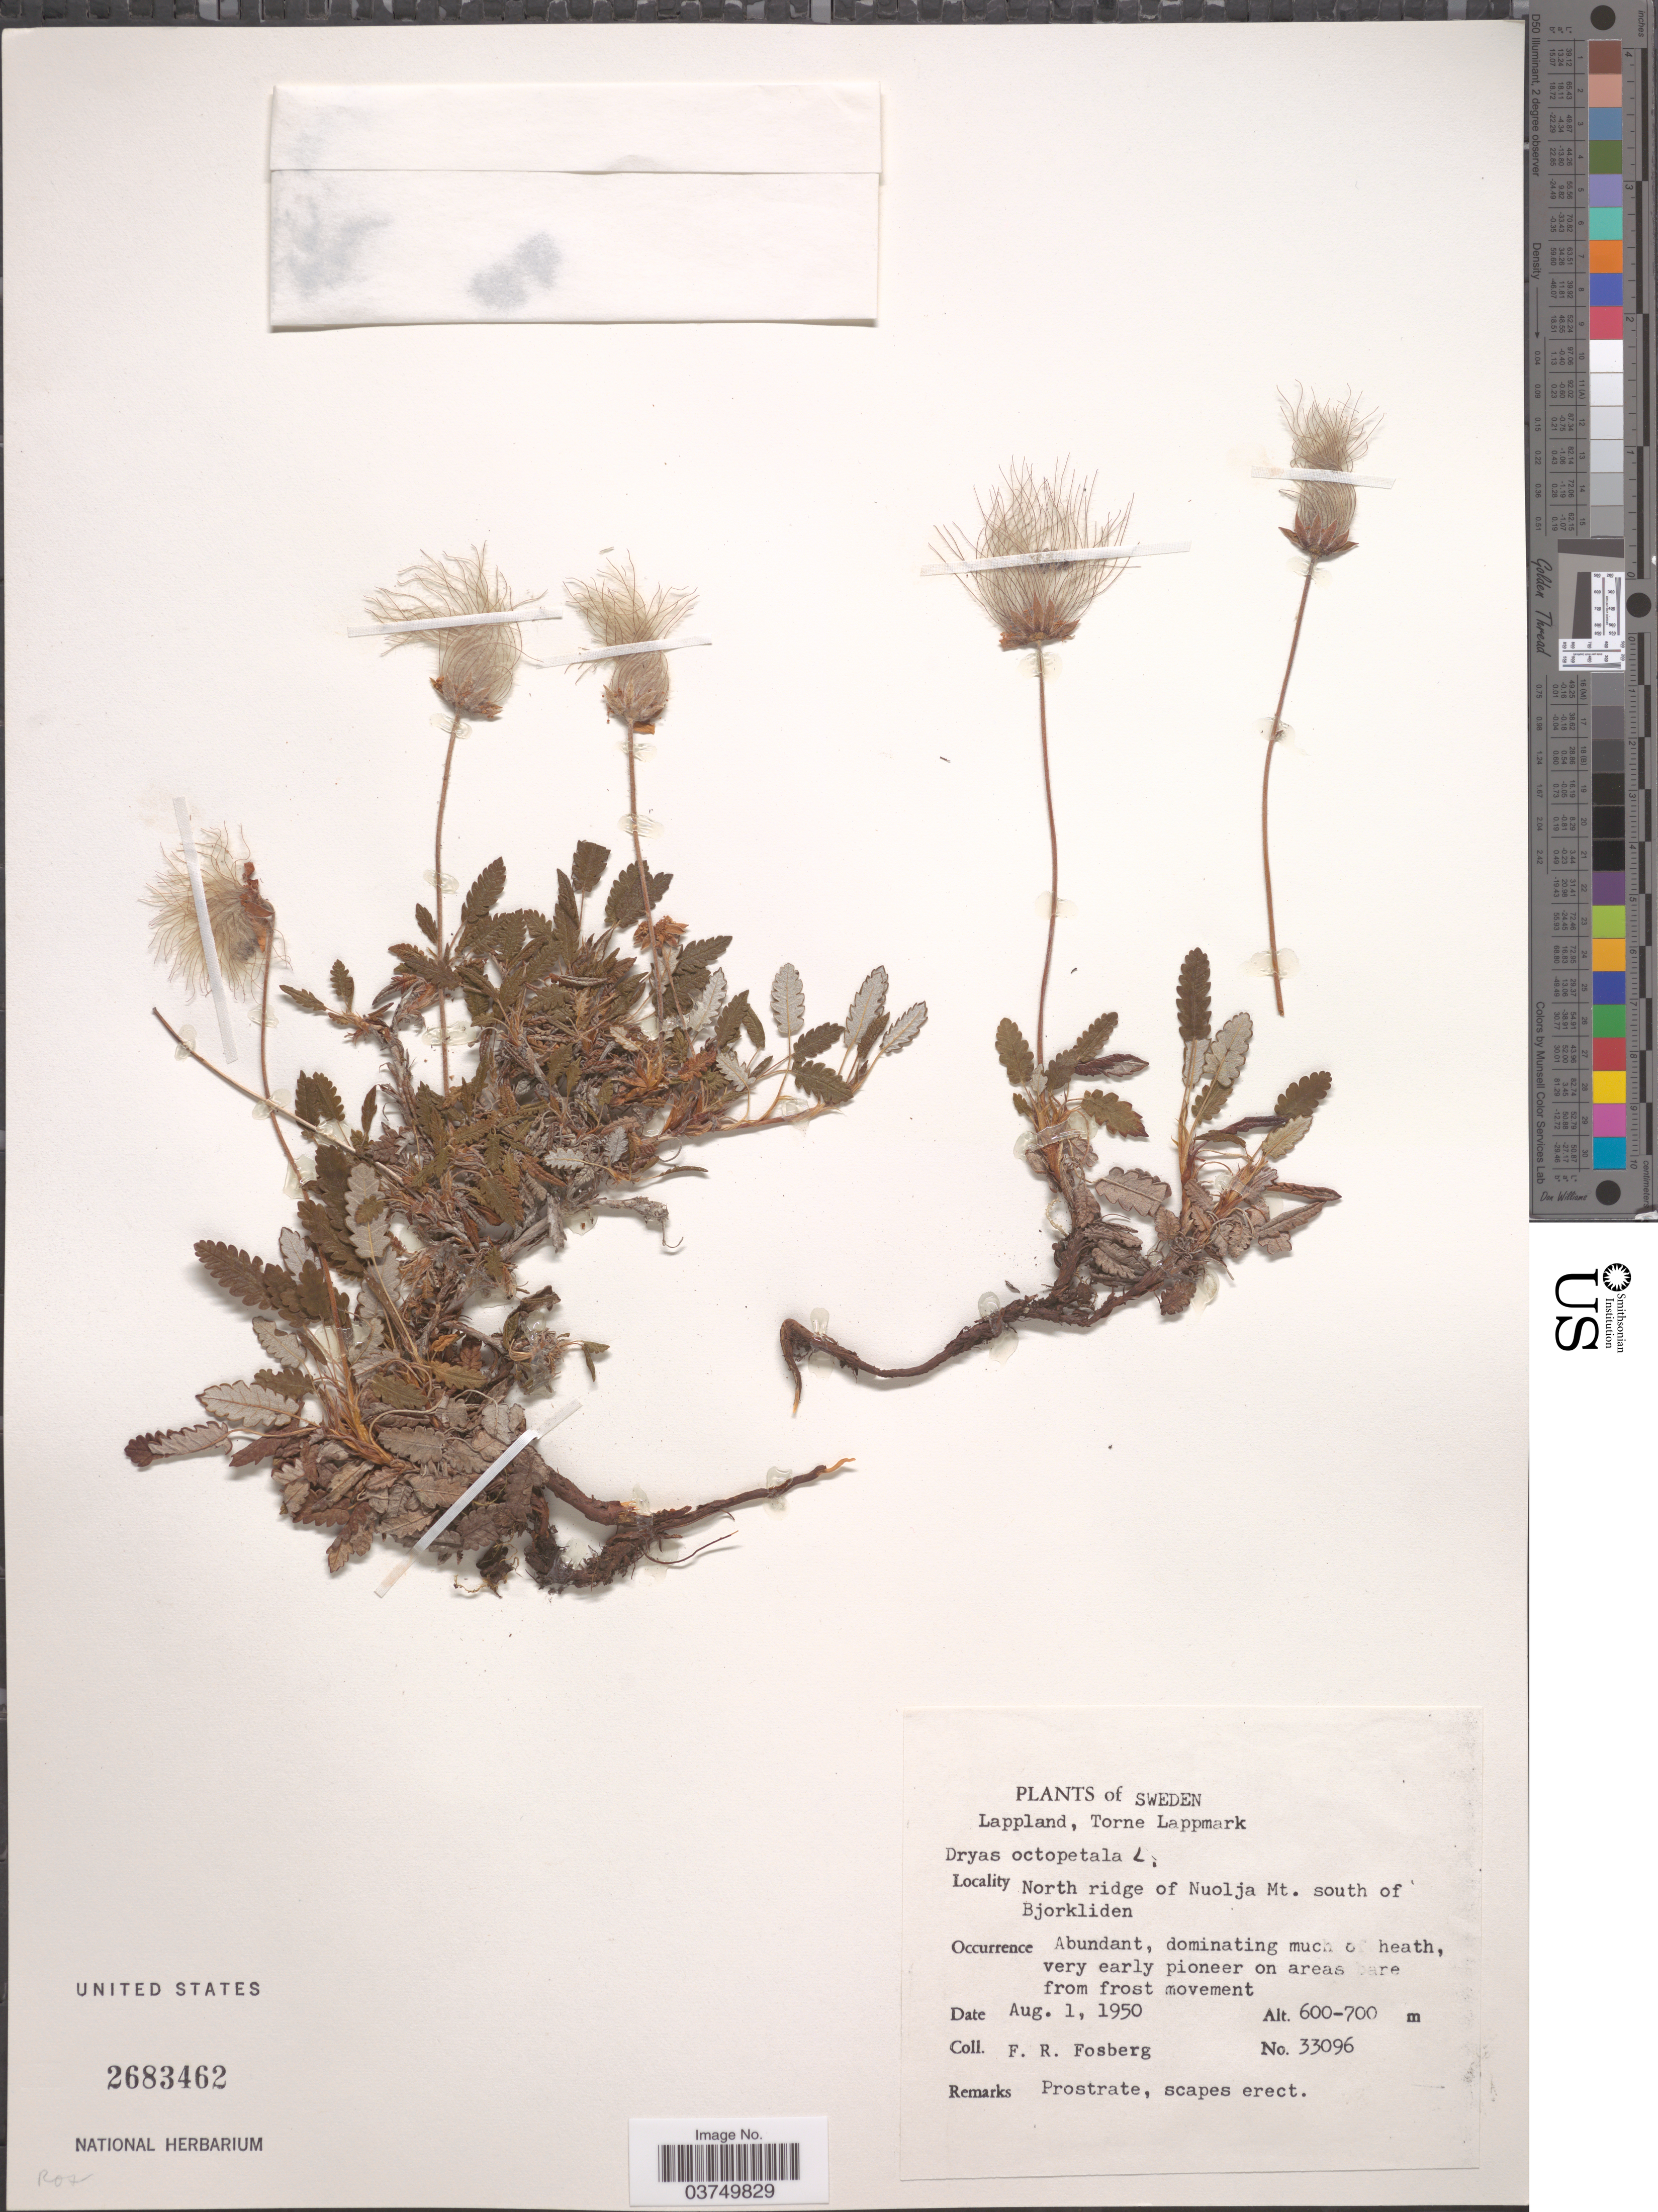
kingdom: Plantae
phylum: Tracheophyta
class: Magnoliopsida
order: Rosales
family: Rosaceae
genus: Dryas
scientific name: Dryas octopetala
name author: L.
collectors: F. R. Fosberg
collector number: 33096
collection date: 1950-08-01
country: Sweden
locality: Lappland, Torne Lappmark. North ridge of Nuolja Mt. south of Bjorkliden.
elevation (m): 600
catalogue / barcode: US 2683462